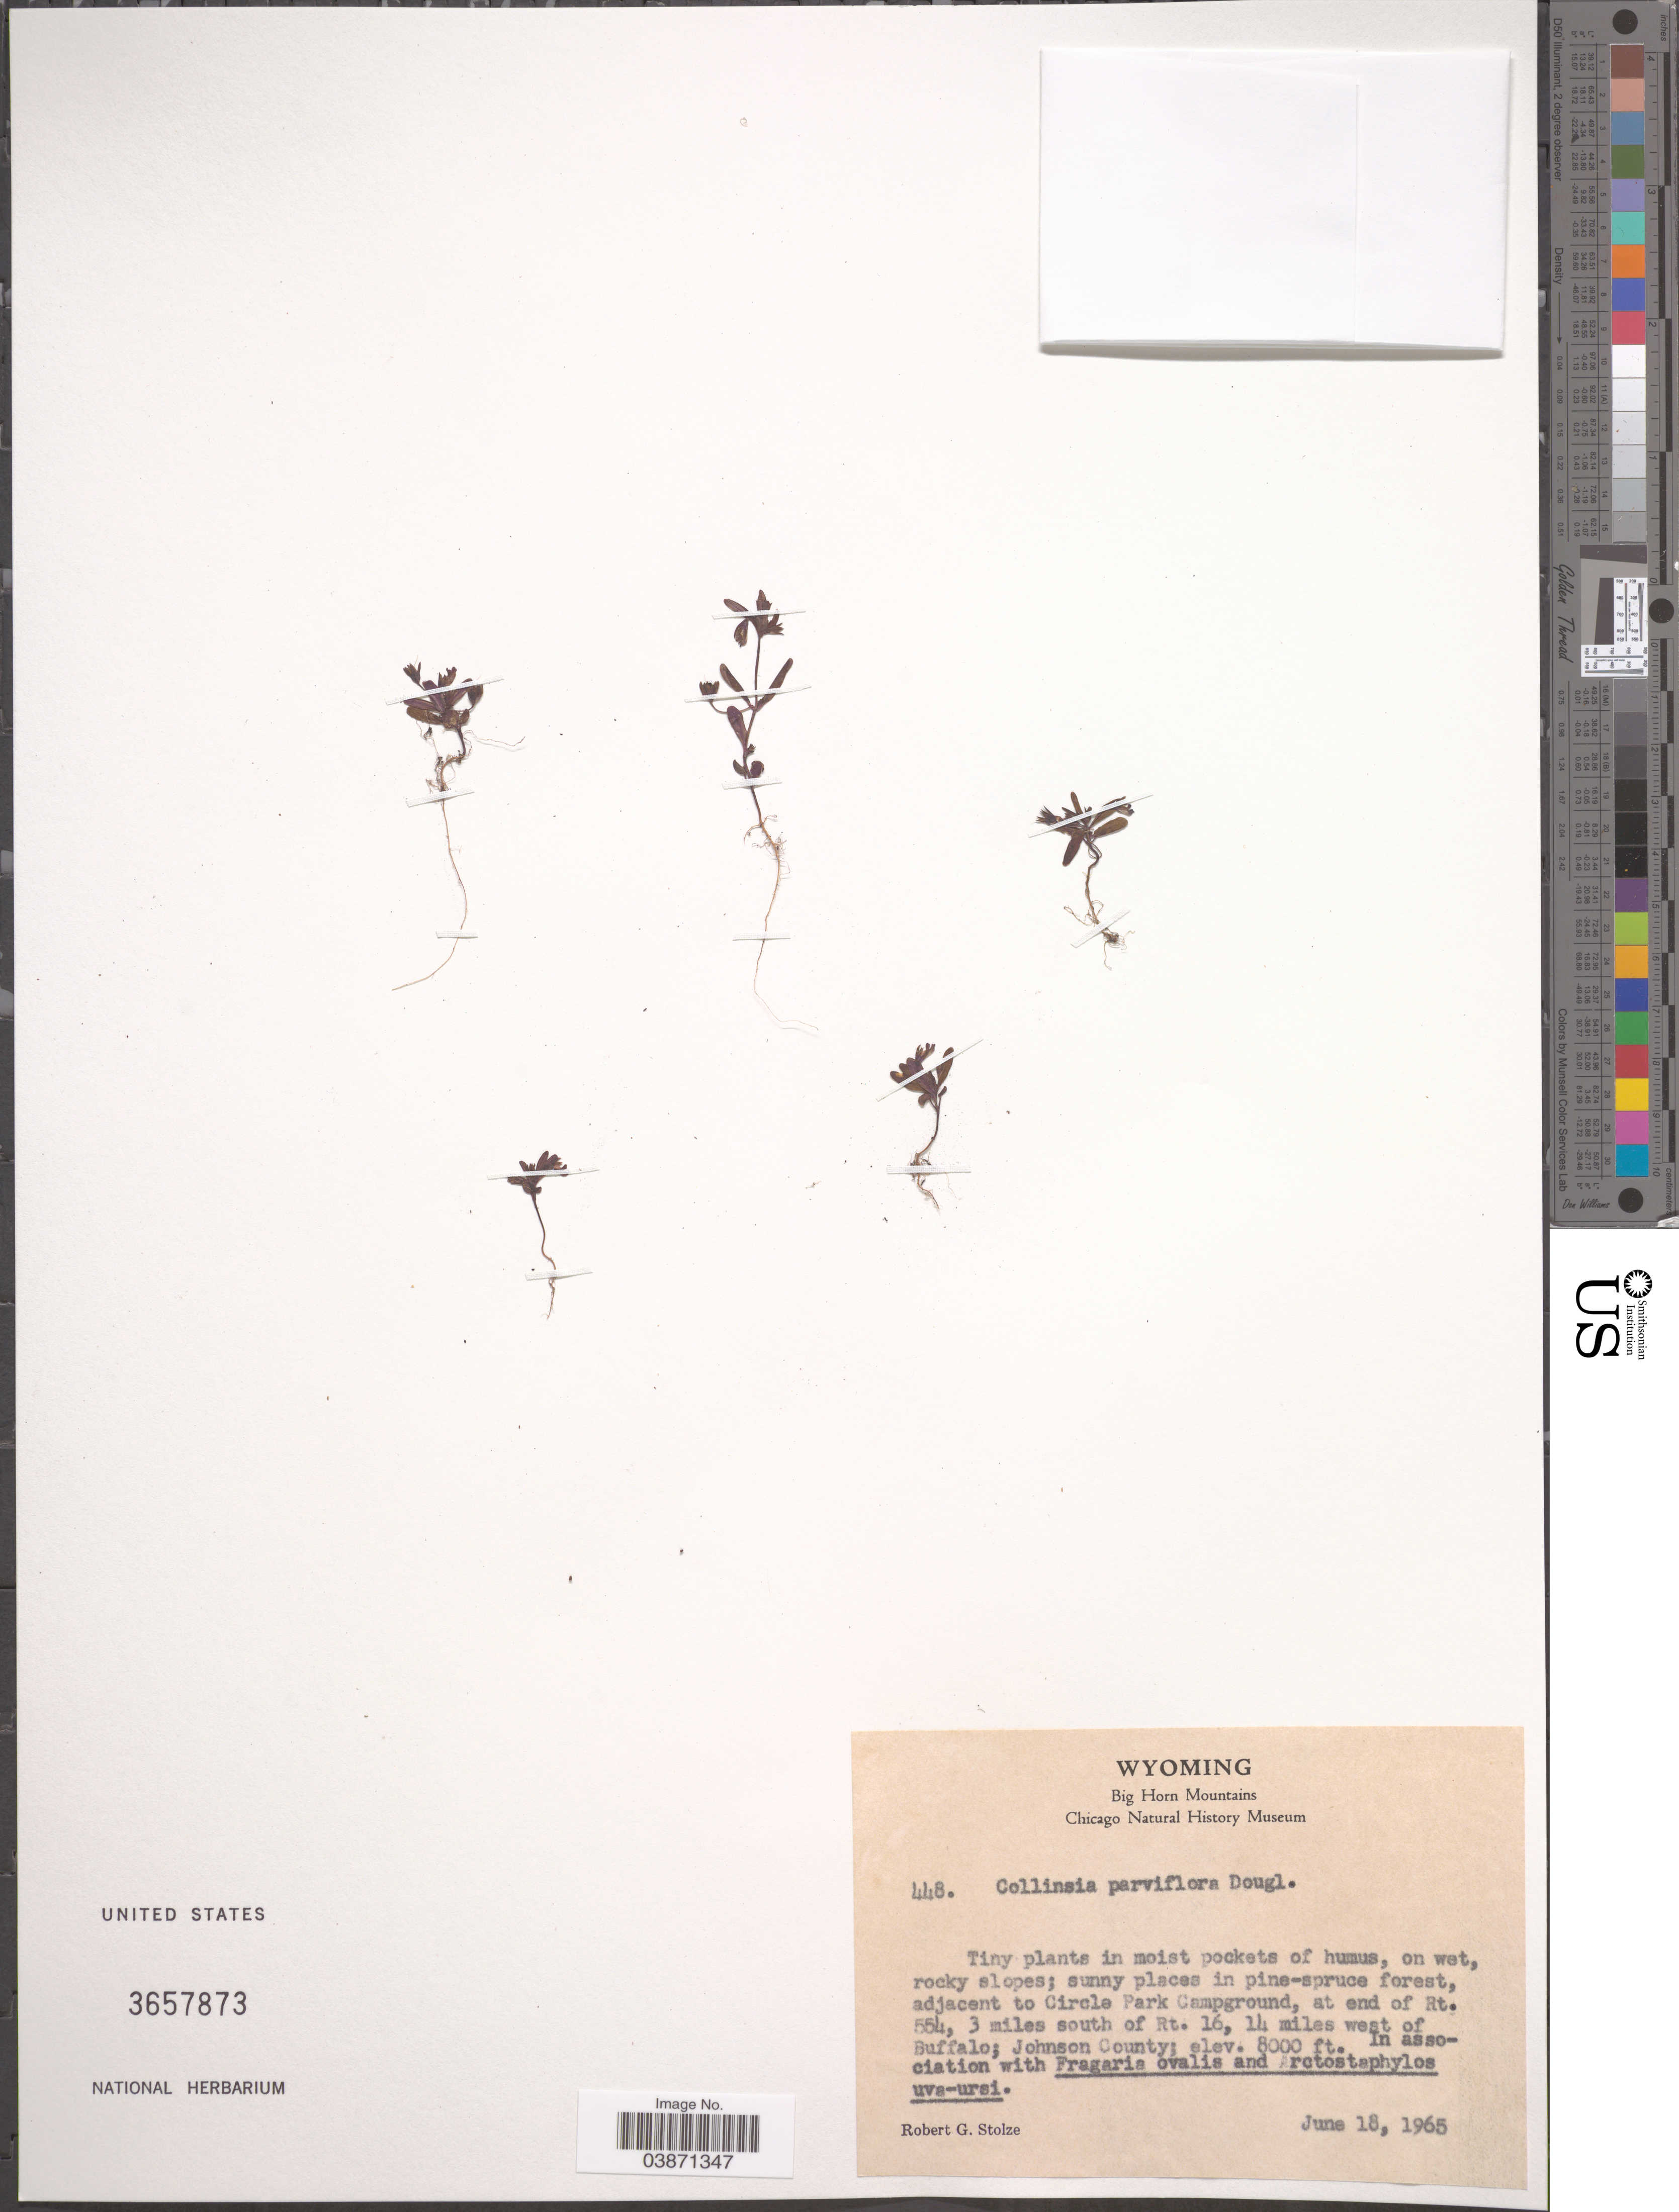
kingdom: Plantae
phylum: Tracheophyta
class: Magnoliopsida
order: Lamiales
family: Plantaginaceae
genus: Collinsia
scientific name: Collinsia parviflora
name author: Douglas ex Lindl.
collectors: R. G. Stolze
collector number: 448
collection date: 1965-06-18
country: United States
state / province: Wyoming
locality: Big Horn Mountains. On wet, rocky slopes; adjacent to Circle Park Campground, at end of Rt. 554, 3 miles south of Rt. 16, 14 miles west of Buffalo; Johnson County.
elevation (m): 2438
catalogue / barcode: US 3657873